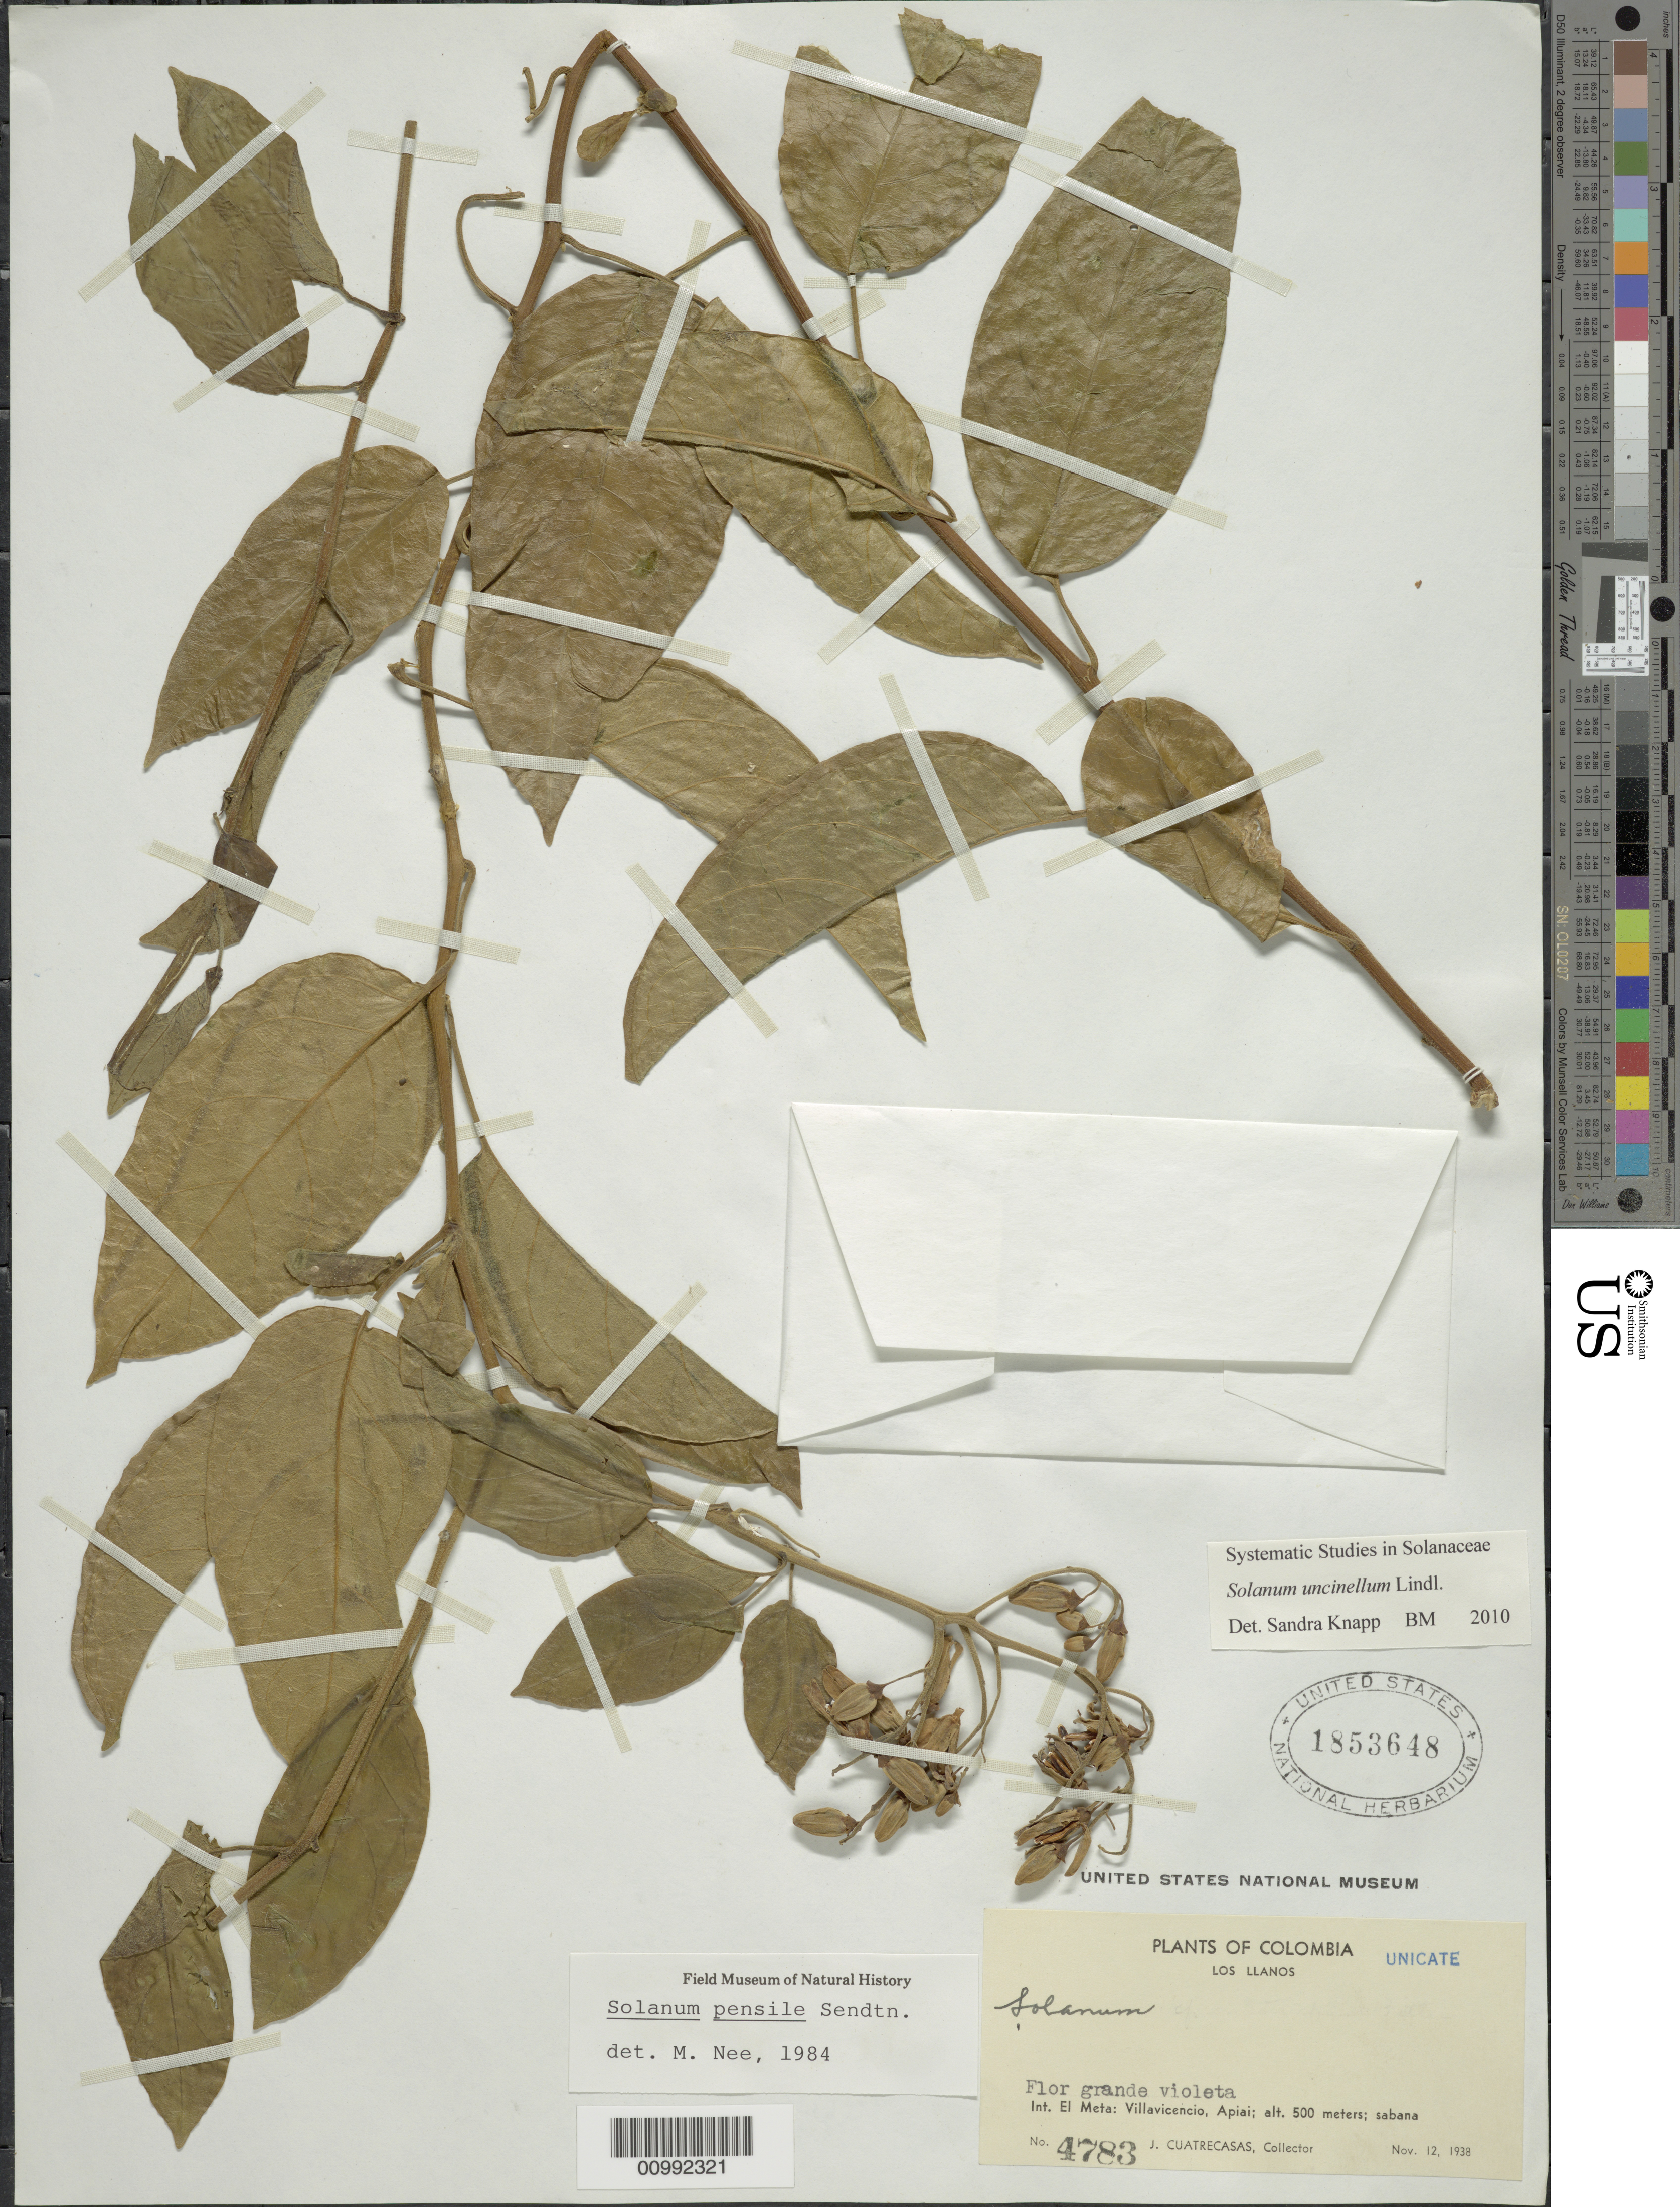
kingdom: Plantae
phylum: Tracheophyta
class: Magnoliopsida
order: Solanales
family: Solanaceae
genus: Solanum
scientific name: Solanum uncinellum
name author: Lindl.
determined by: Knapp, S. D.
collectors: J. Cuatrecasas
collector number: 4783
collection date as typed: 12 Nov 1938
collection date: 1938-11-12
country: Colombia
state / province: Meta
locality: Apai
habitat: sabana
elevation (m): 500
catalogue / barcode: US 1853648